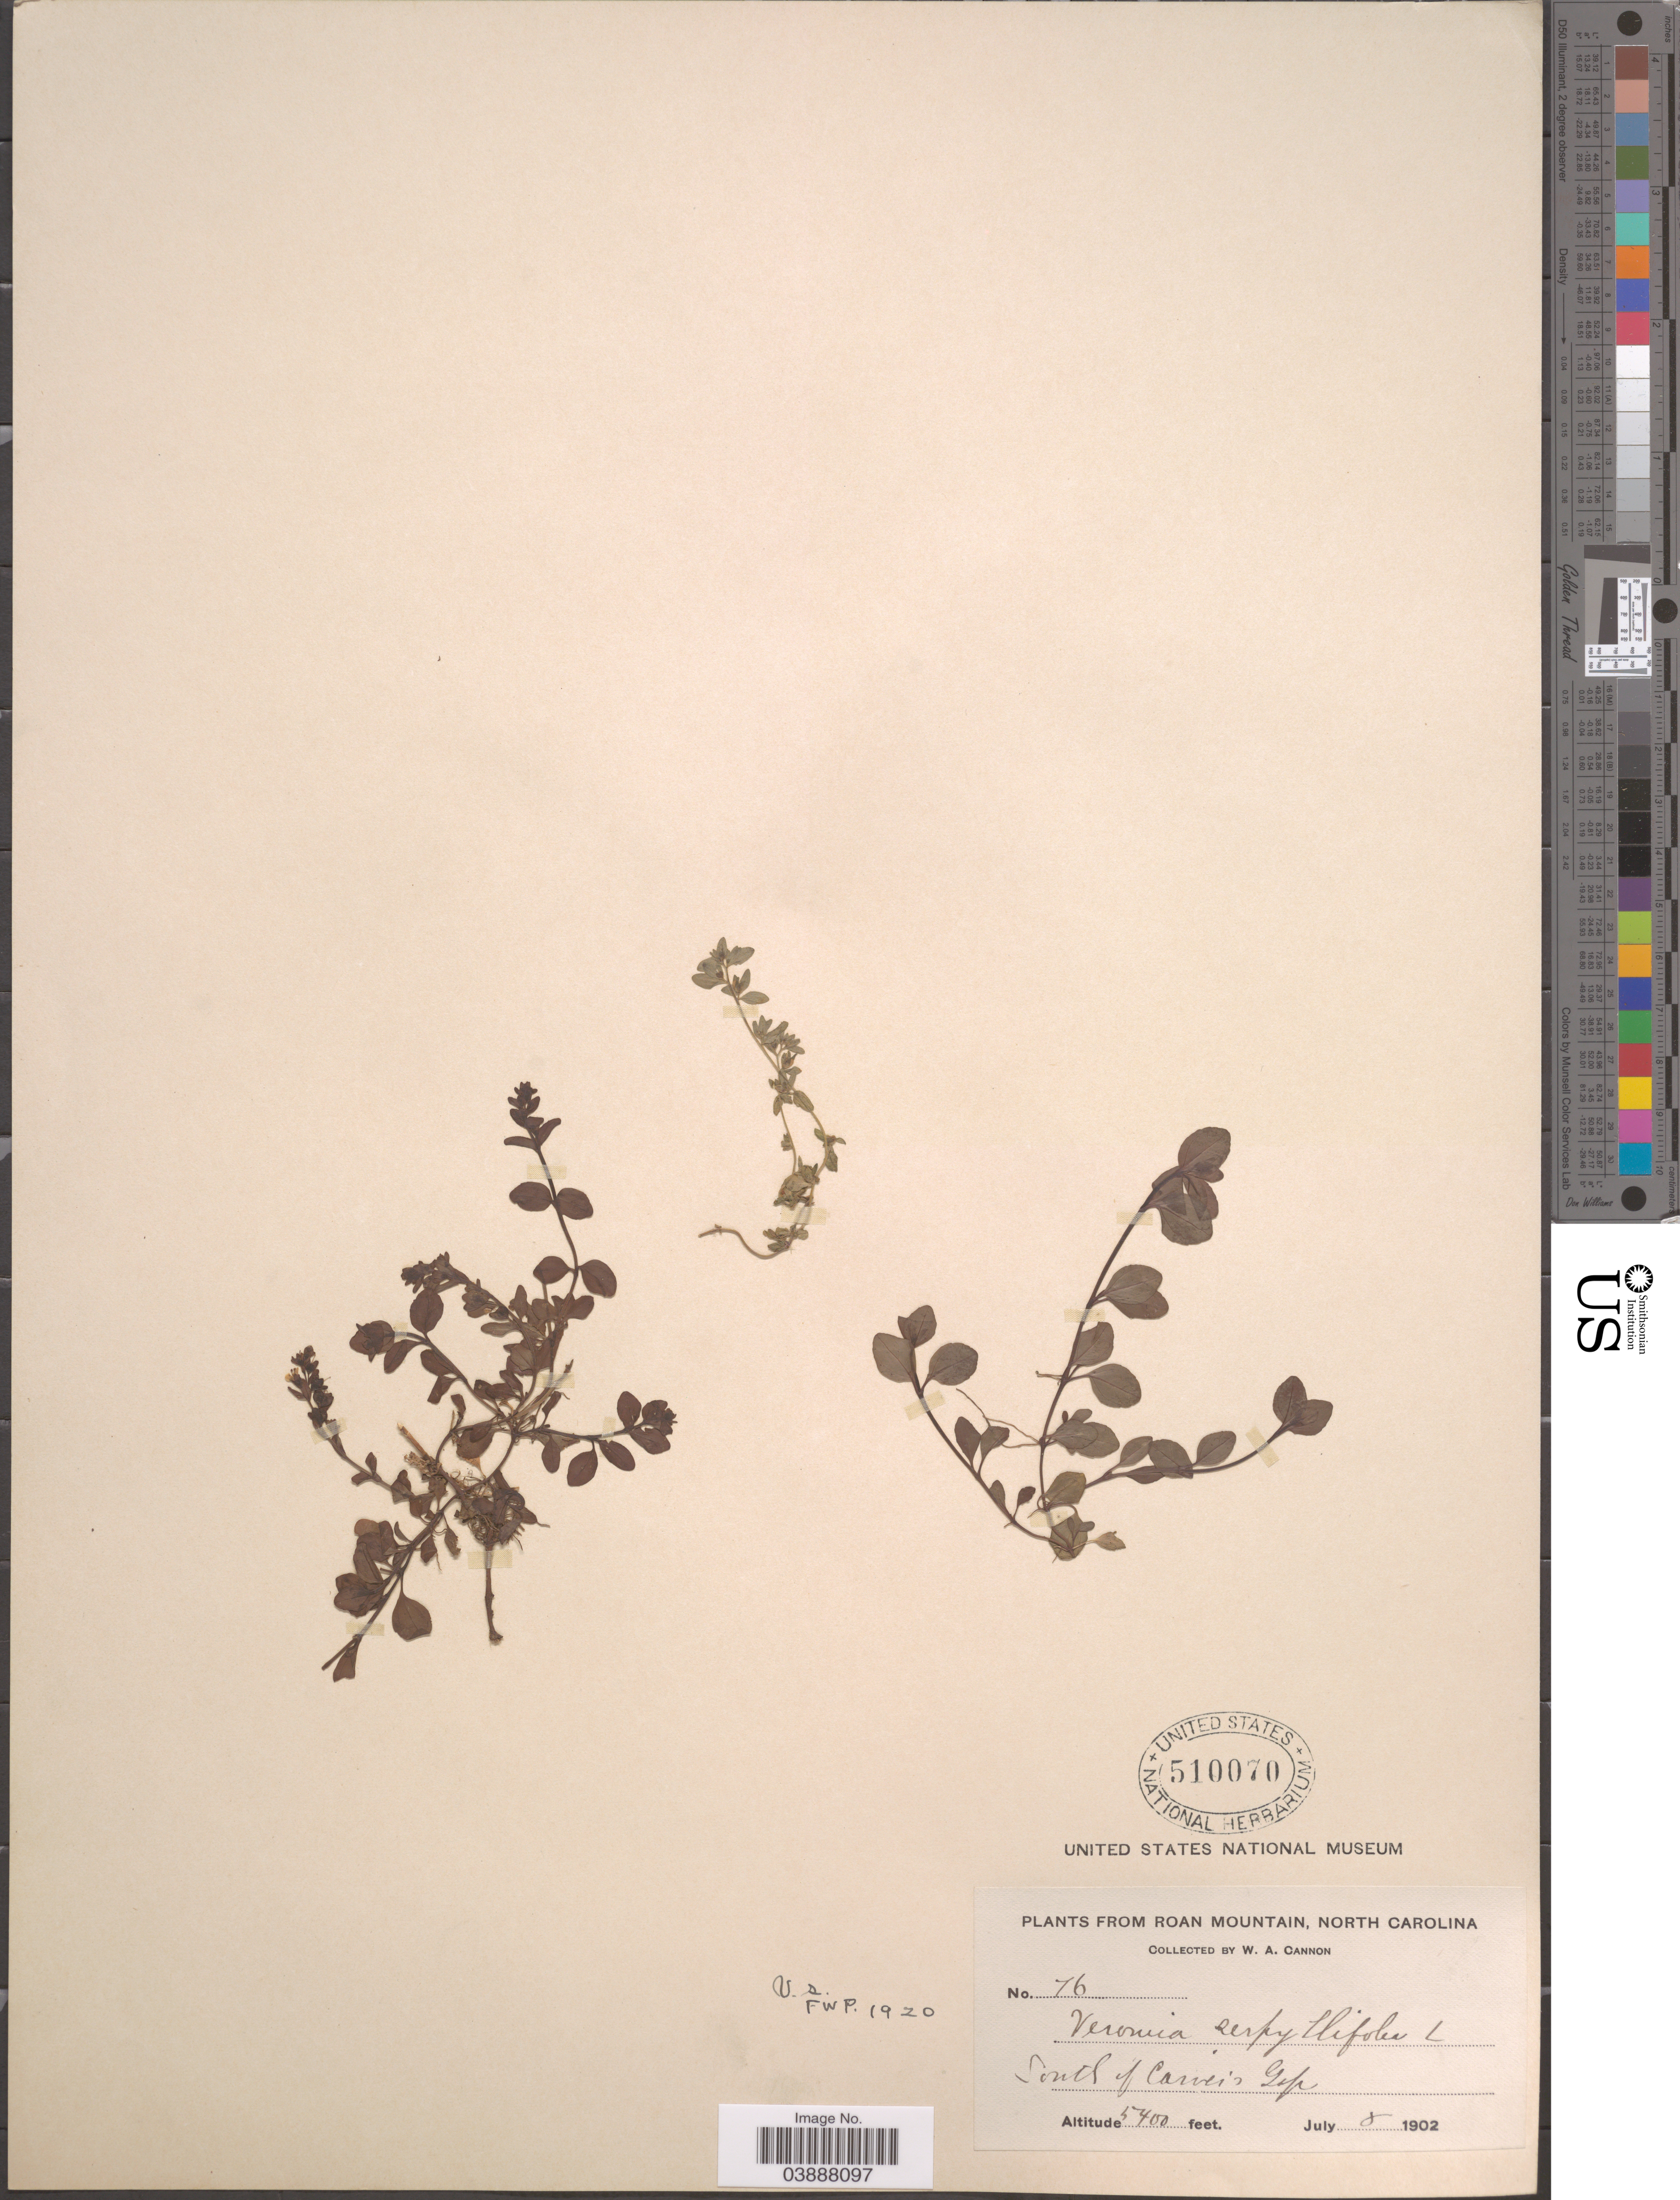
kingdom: Plantae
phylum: Tracheophyta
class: Magnoliopsida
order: Lamiales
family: Plantaginaceae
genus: Veronica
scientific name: Veronica serpyllifolia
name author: L.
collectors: W. Cannon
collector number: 76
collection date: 1902-07-08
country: United States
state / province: North Carolina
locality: Roan Mountain. South of Carver's Gap.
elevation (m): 1646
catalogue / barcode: US 510070